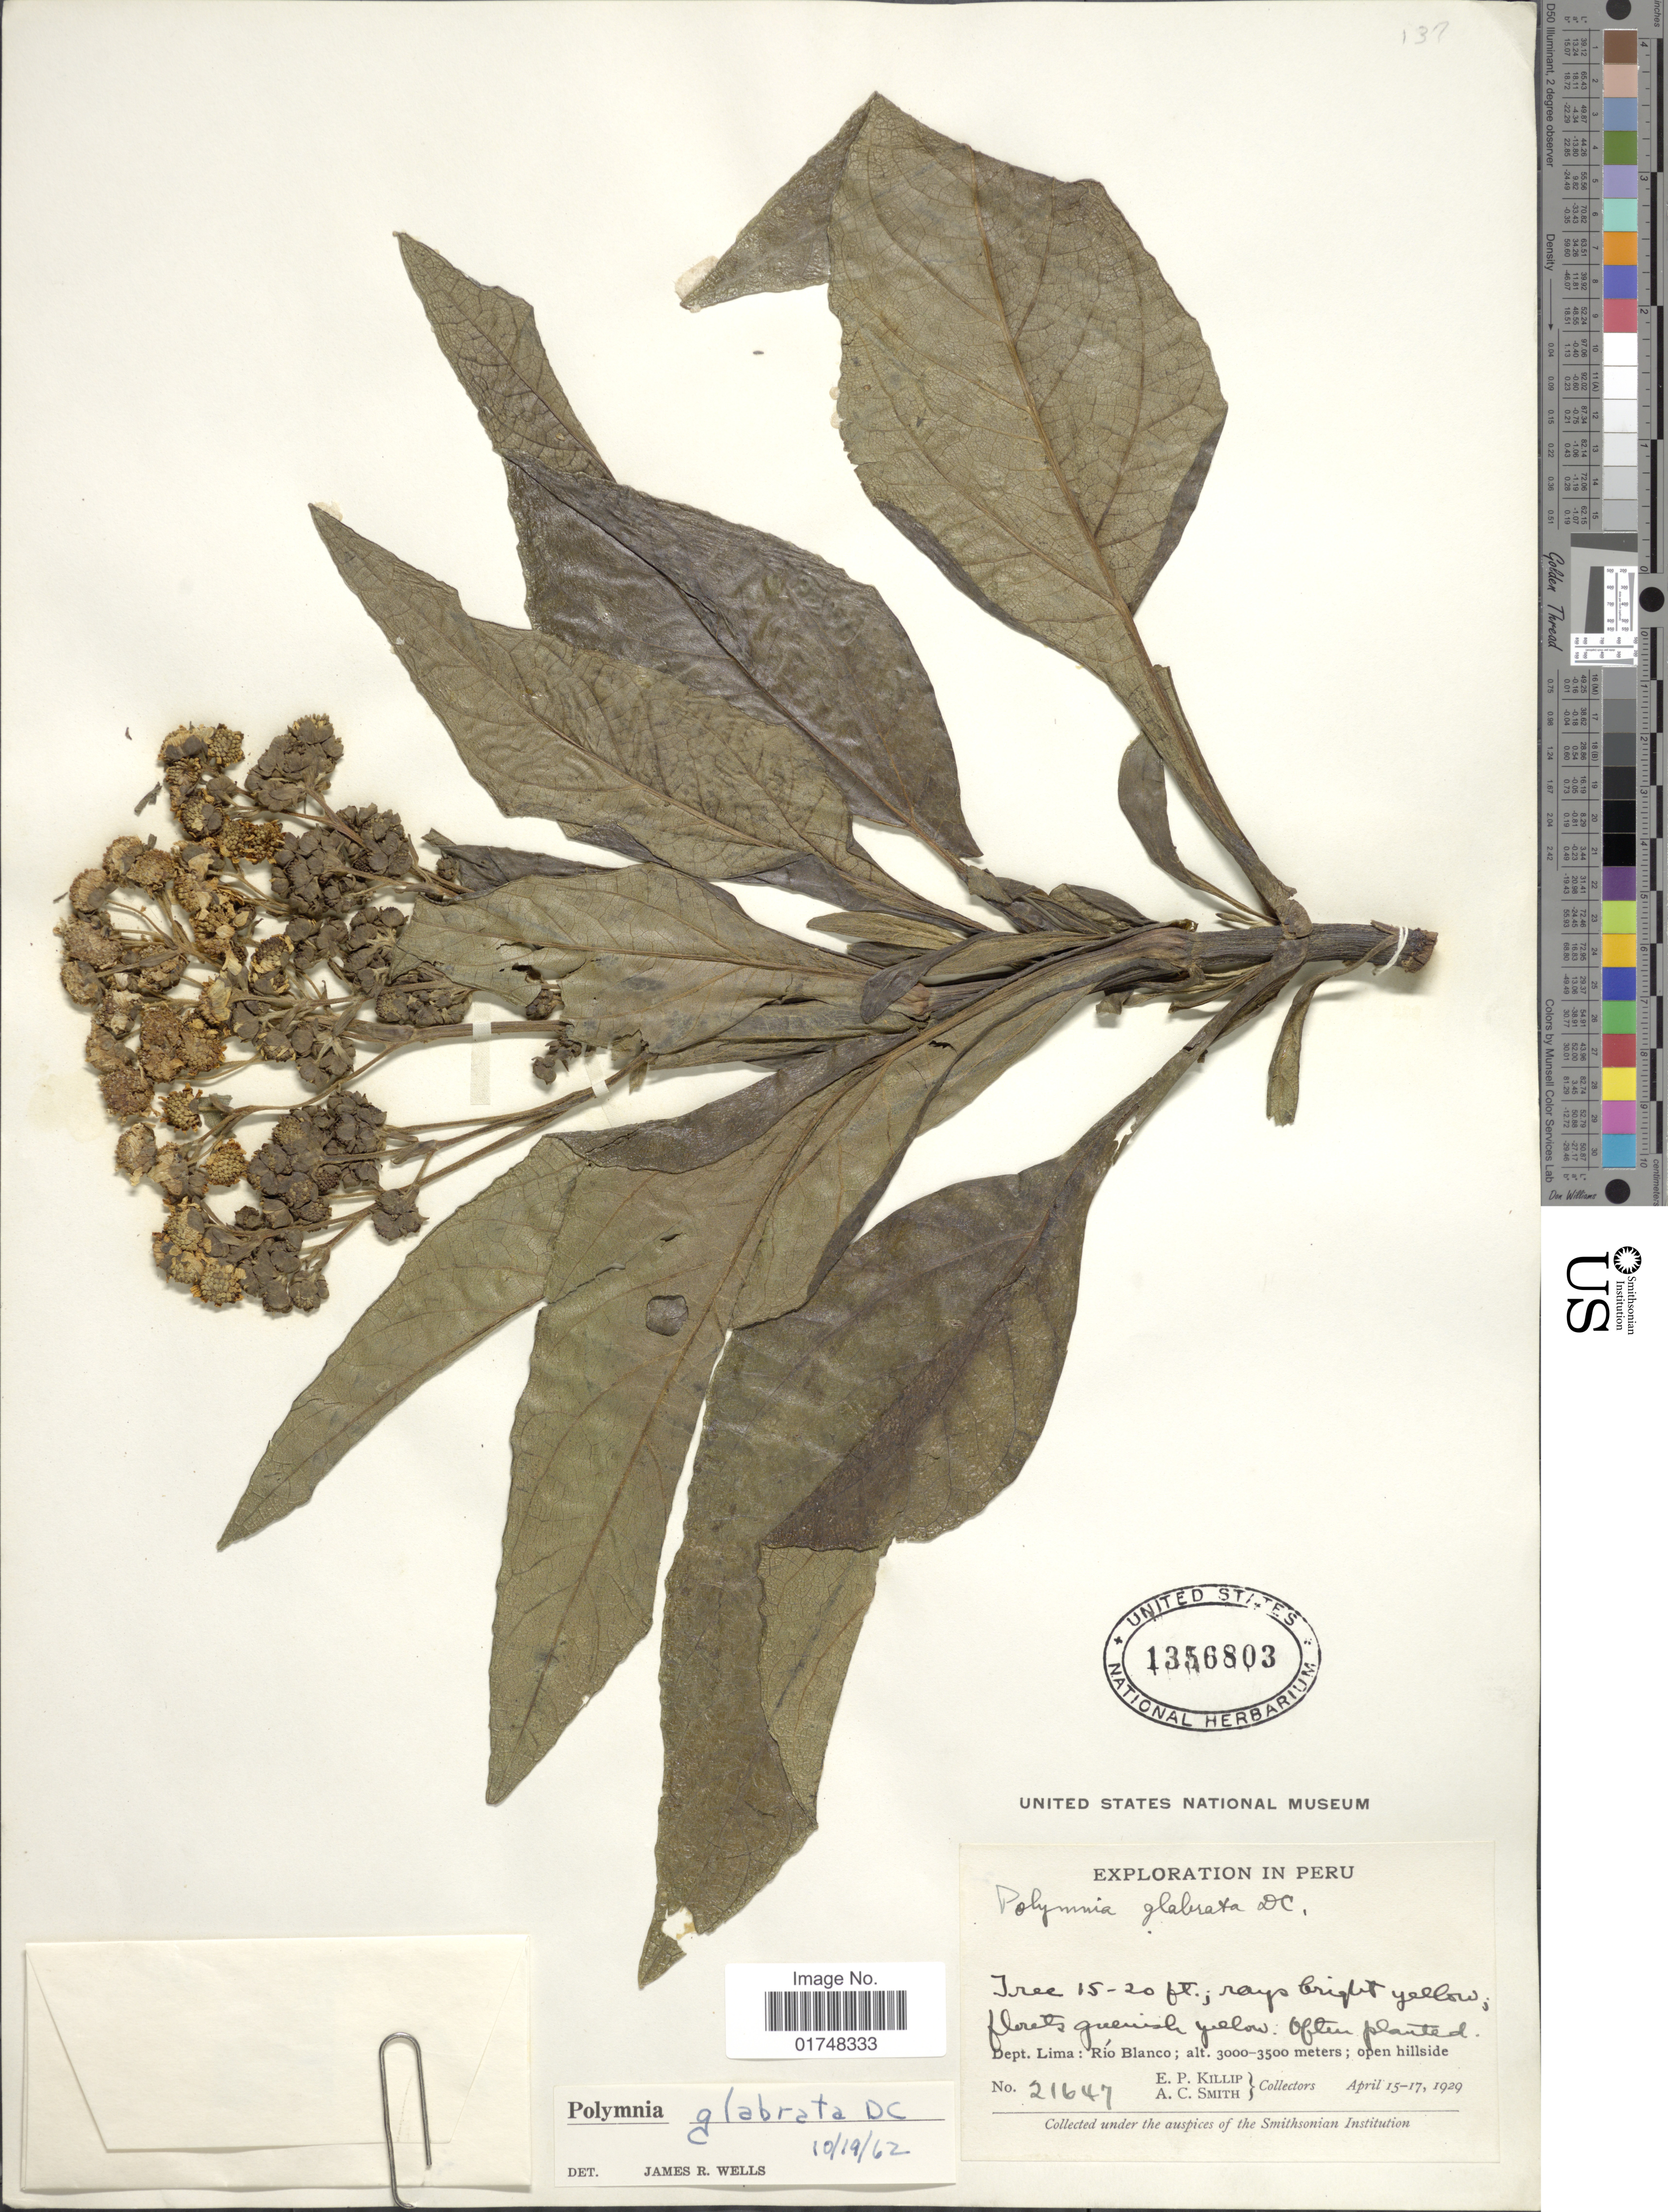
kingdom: Plantae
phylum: Tracheophyta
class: Magnoliopsida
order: Asterales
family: Asteraceae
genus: Smallanthus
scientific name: Smallanthus glabratus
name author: (DC.) H. Rob.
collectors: E. P. Killip & A. C. Smith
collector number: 21647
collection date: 1929-04-15/1929-04-17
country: Peru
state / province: Lima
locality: Rio Blanco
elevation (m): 3000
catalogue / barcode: US 1356803